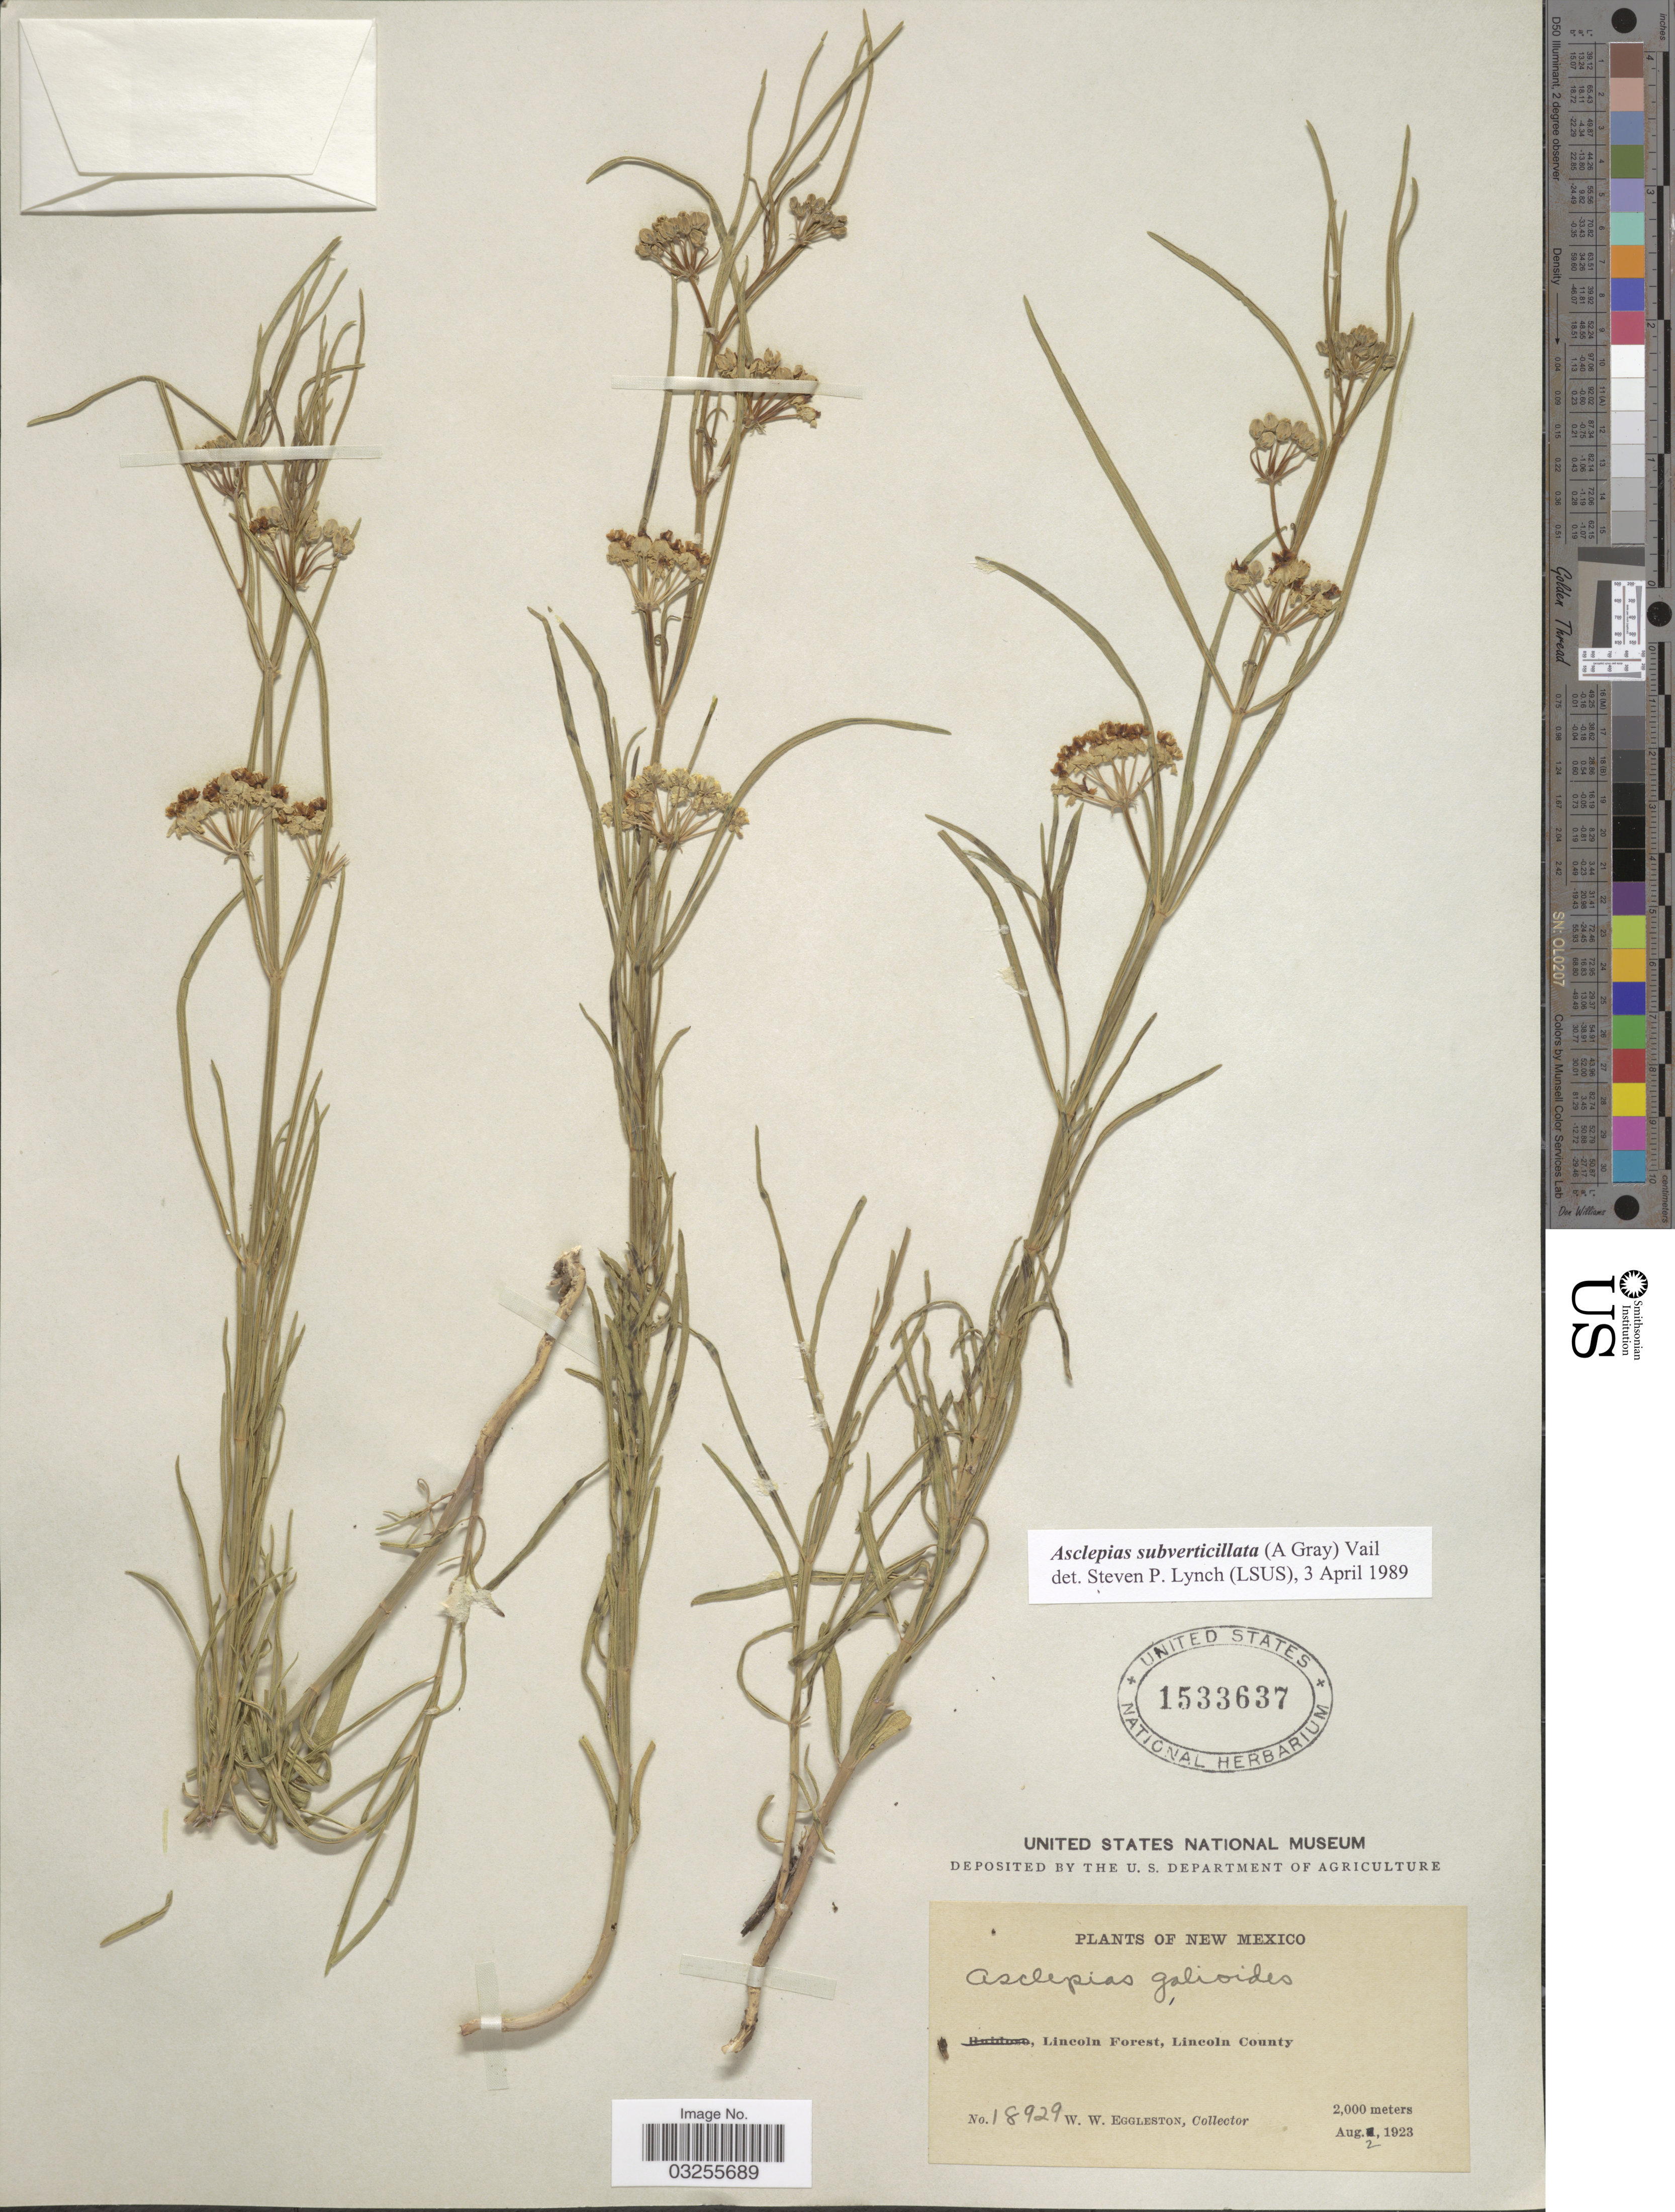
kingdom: Plantae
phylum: Tracheophyta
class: Magnoliopsida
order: Gentianales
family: Apocynaceae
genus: Asclepias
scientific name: Asclepias subverticillata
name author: (A. Gray) Vail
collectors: W. W. Eggleston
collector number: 18929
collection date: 1923-08-02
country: United States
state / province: New Mexico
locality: Lincoln Forest, Lincoln County.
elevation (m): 2000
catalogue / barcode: US 1533637